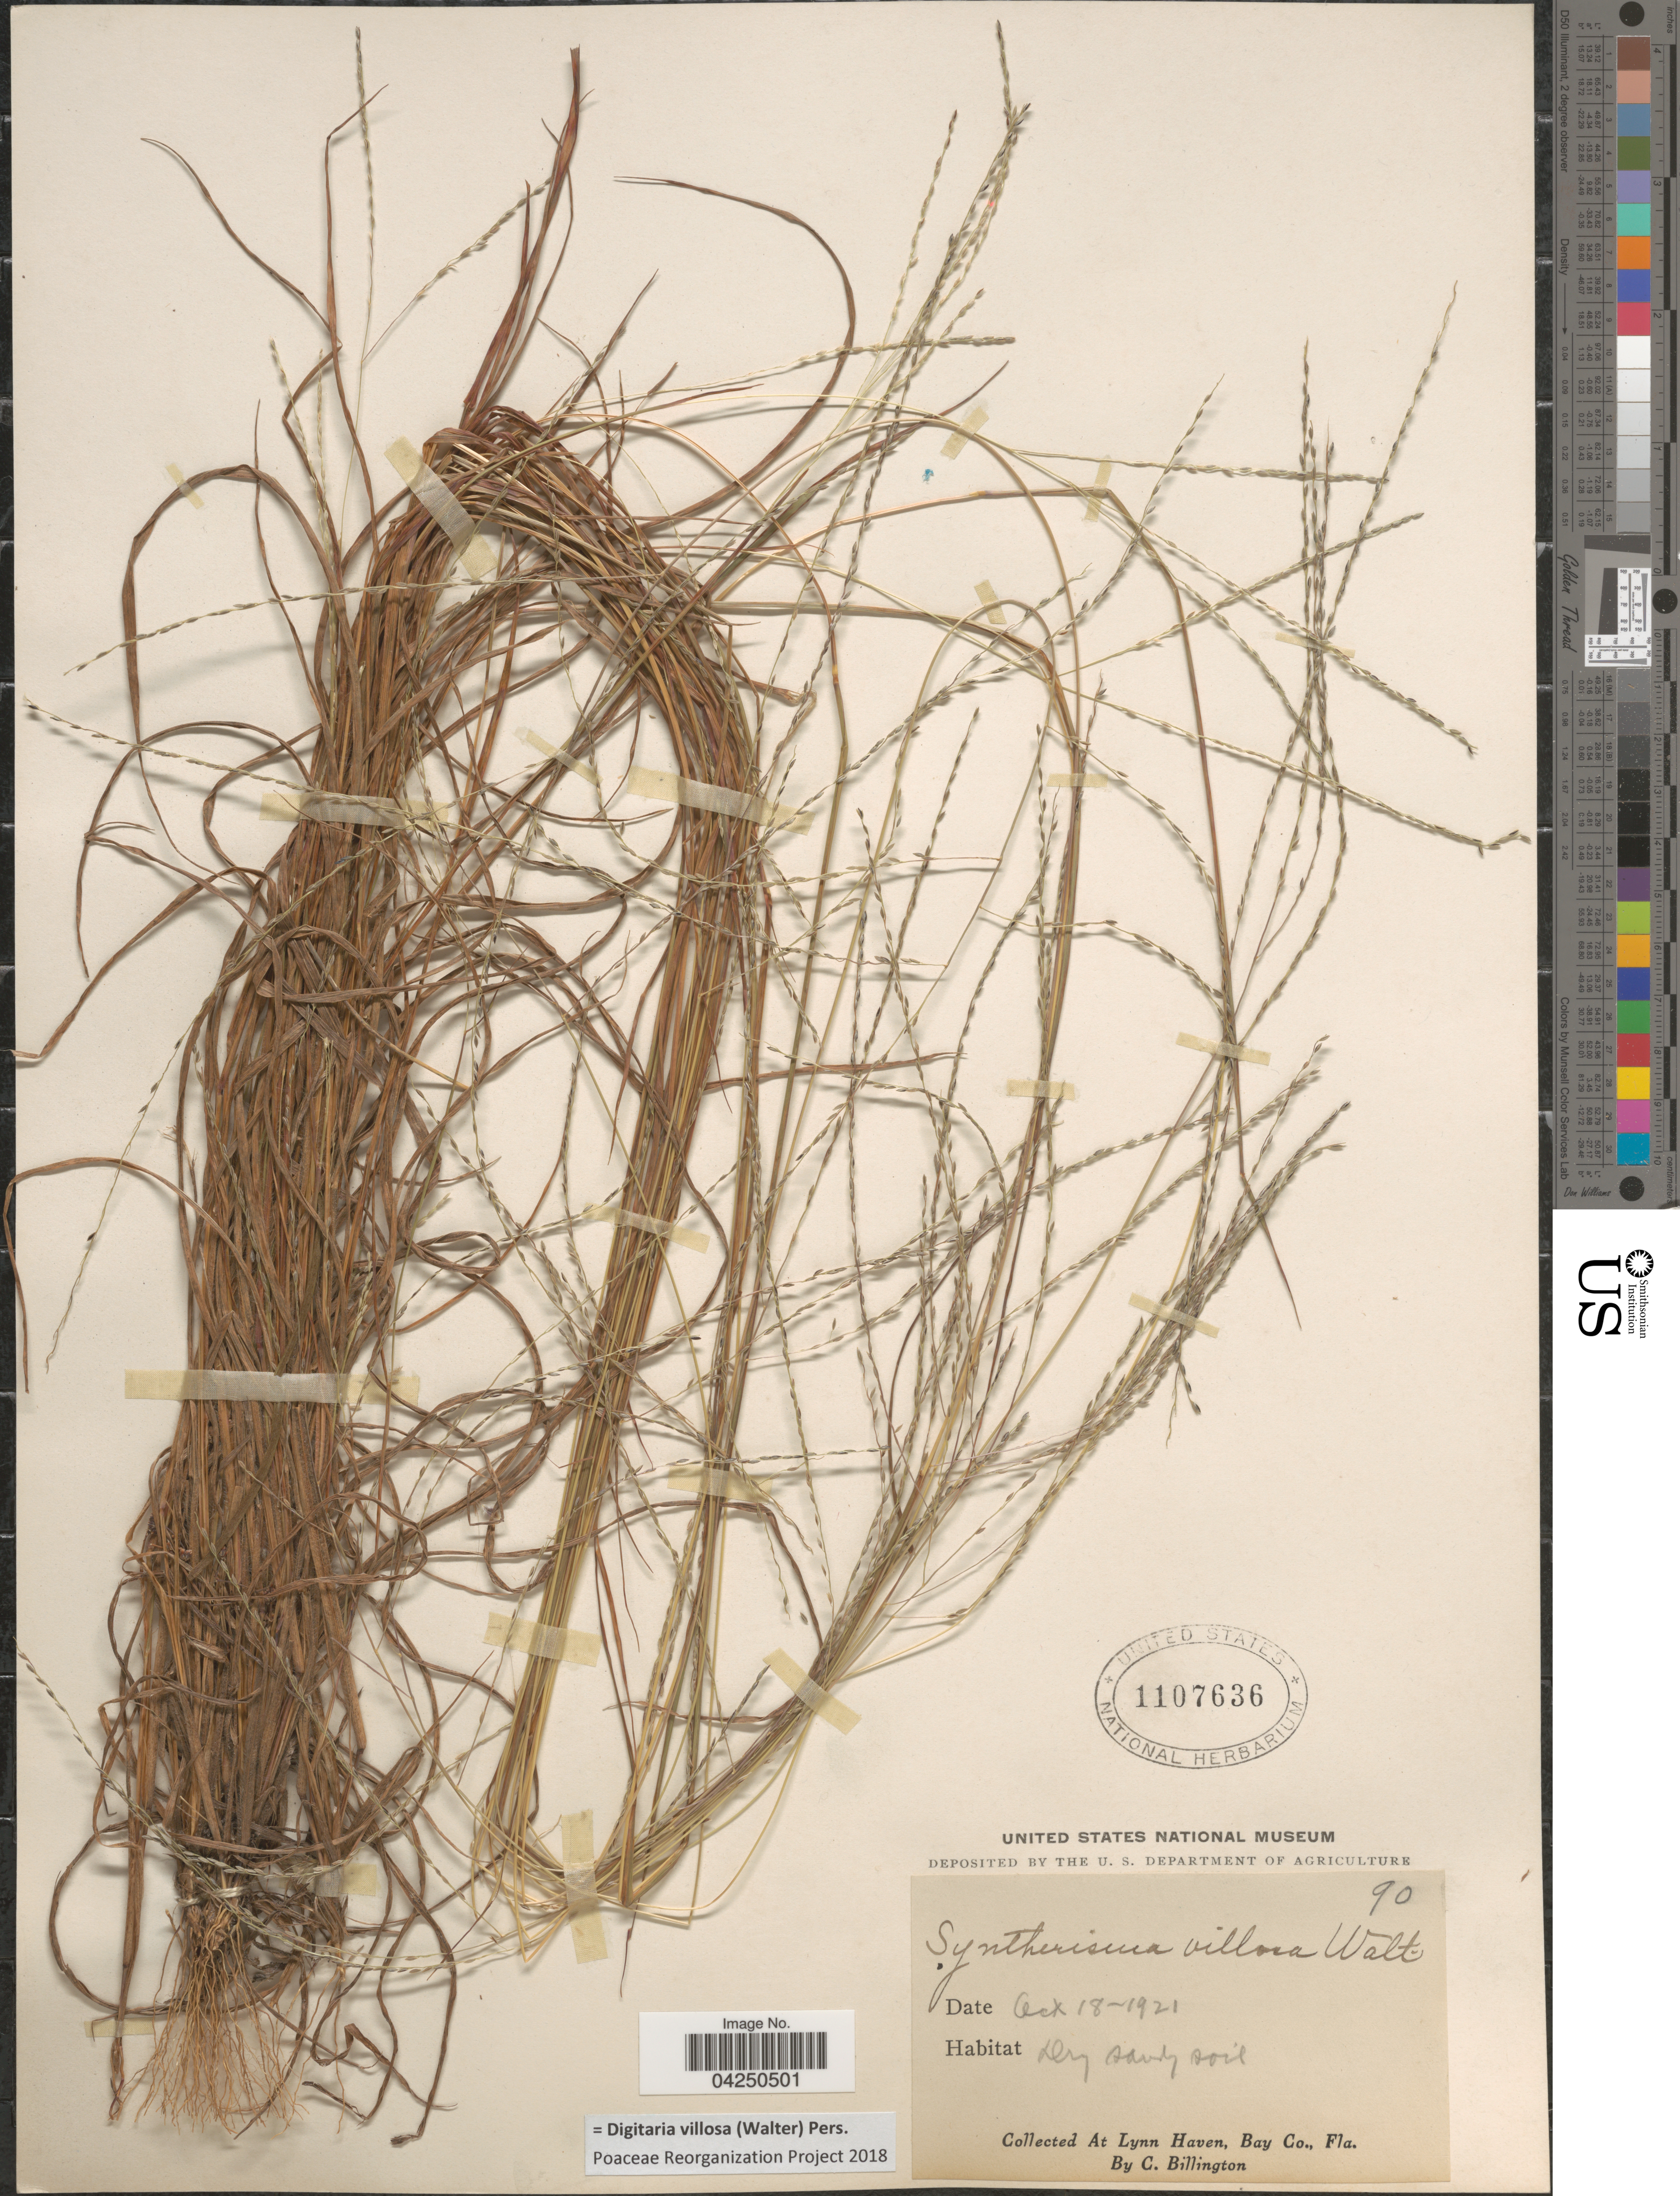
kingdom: Plantae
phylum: Tracheophyta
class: Liliopsida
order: Poales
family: Poaceae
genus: Digitaria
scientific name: Digitaria villosa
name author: (Walter) Pers.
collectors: C. Billington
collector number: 90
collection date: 1921-10-18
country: United States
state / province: Florida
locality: Dry sandy soil. At Lynn Haven, Bay Co.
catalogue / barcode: US 1107636